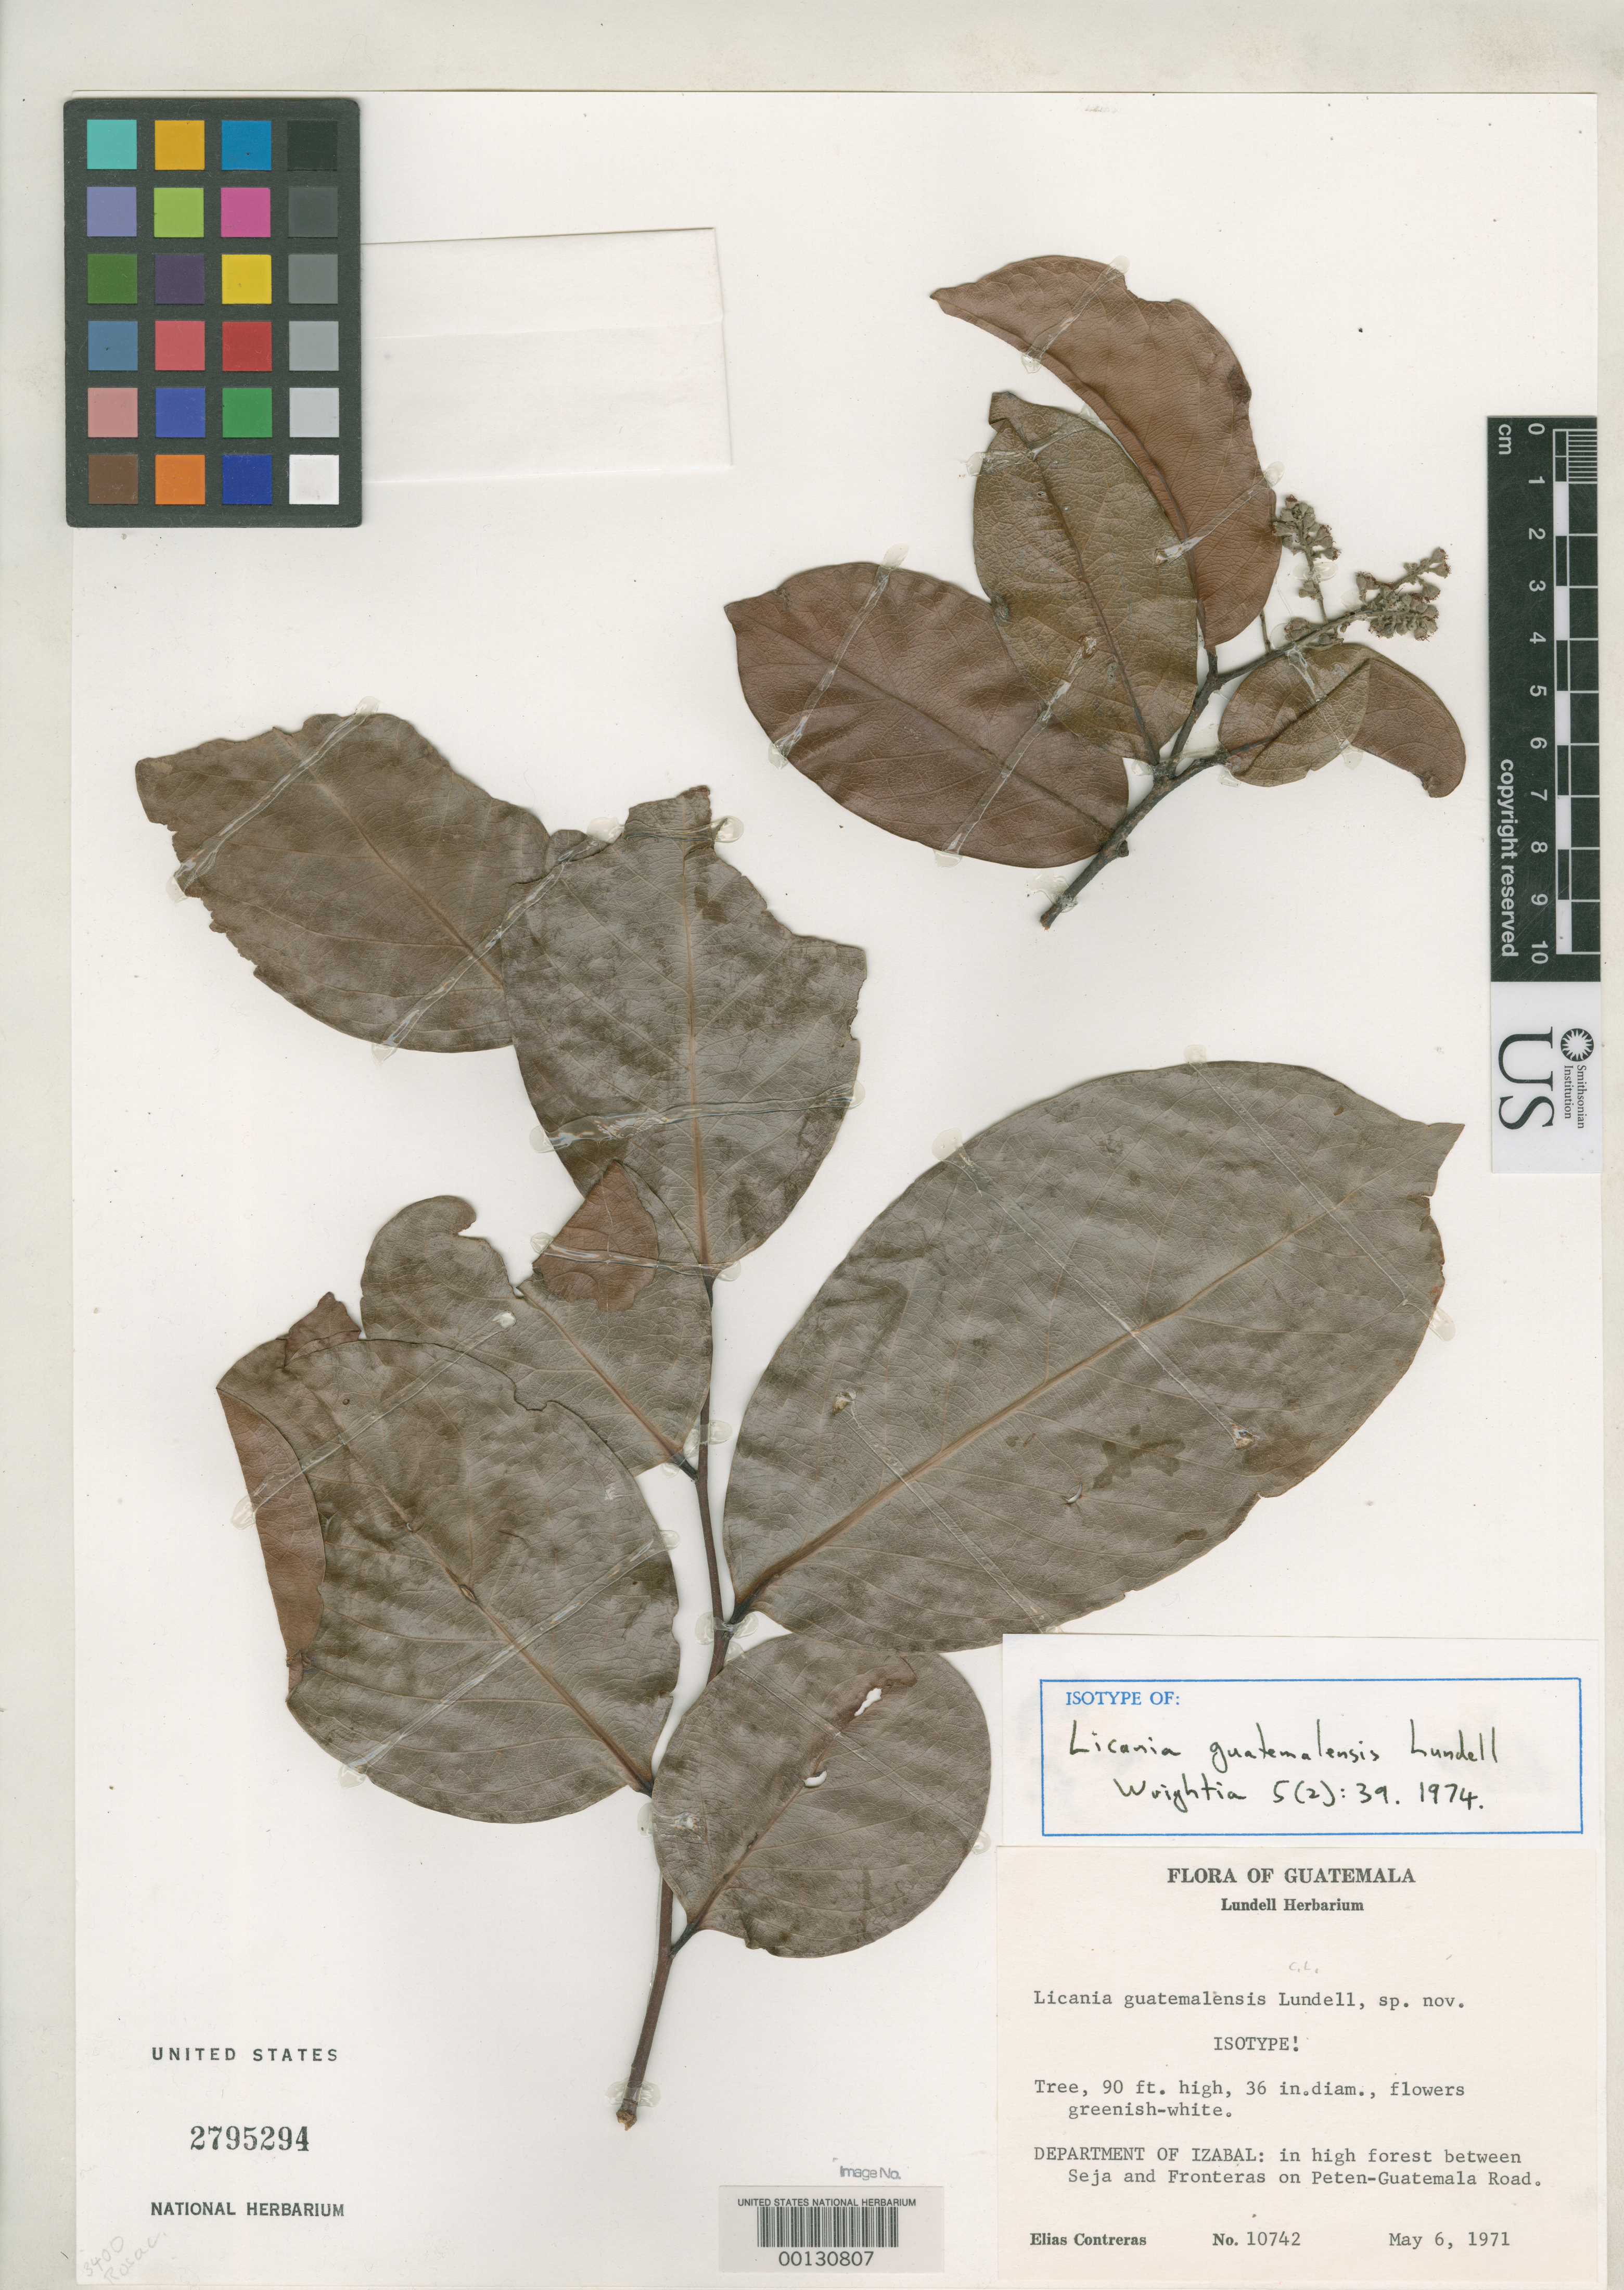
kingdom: Plantae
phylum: Tracheophyta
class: Magnoliopsida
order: Malpighiales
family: Chrysobalanaceae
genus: Licania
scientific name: Licania guatemalensis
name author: Lundell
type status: Isotype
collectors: E. Contreras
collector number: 10742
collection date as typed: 06 May 1971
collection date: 1971-05-06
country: Guatemala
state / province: Izabal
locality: Between Seja and Fronteras on Petèn-Guatemala Road.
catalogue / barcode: US 2795294